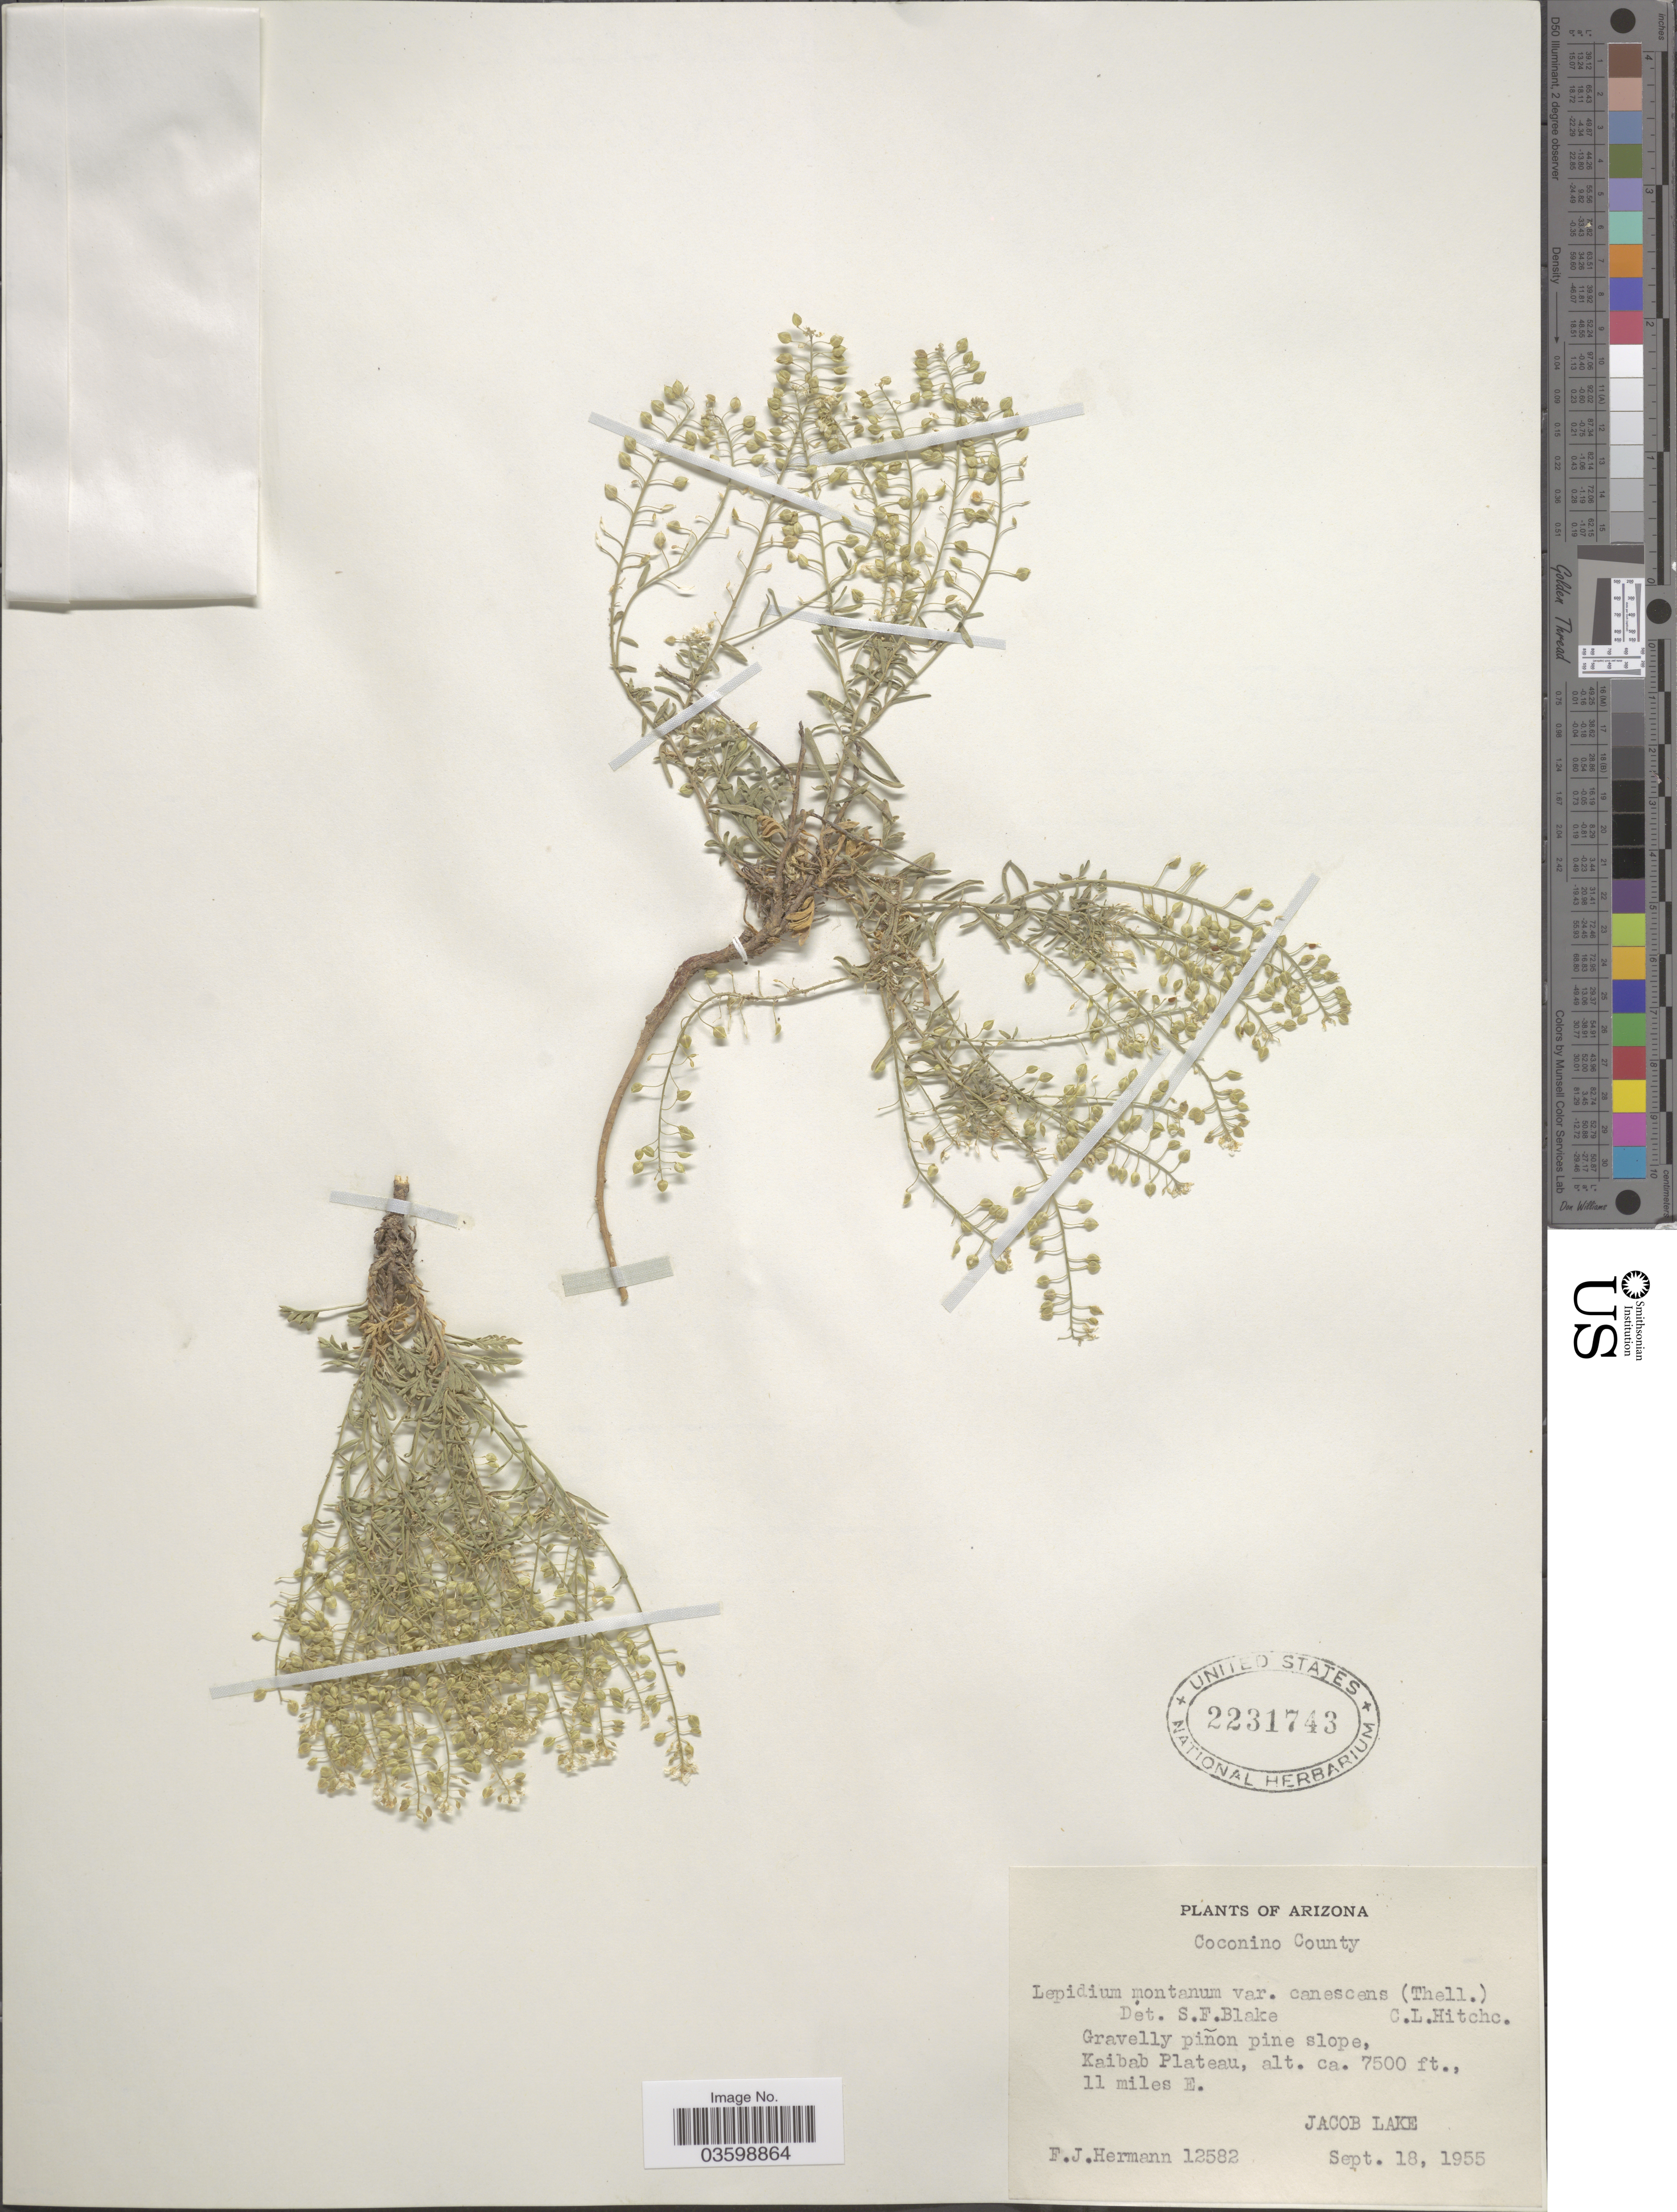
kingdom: Plantae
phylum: Tracheophyta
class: Magnoliopsida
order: Brassicales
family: Brassicaceae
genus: Lepidium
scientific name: Lepidium montanum f. cinereum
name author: C.L. Hitchc.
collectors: F. J. Hermann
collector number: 12582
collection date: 1955-09-18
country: United States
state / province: Arizona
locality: Coconino County. Gravelly piñon pine slope, Kaibab Plateau, 11 miles E. Jacob Lake.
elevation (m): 2286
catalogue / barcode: US 2231743